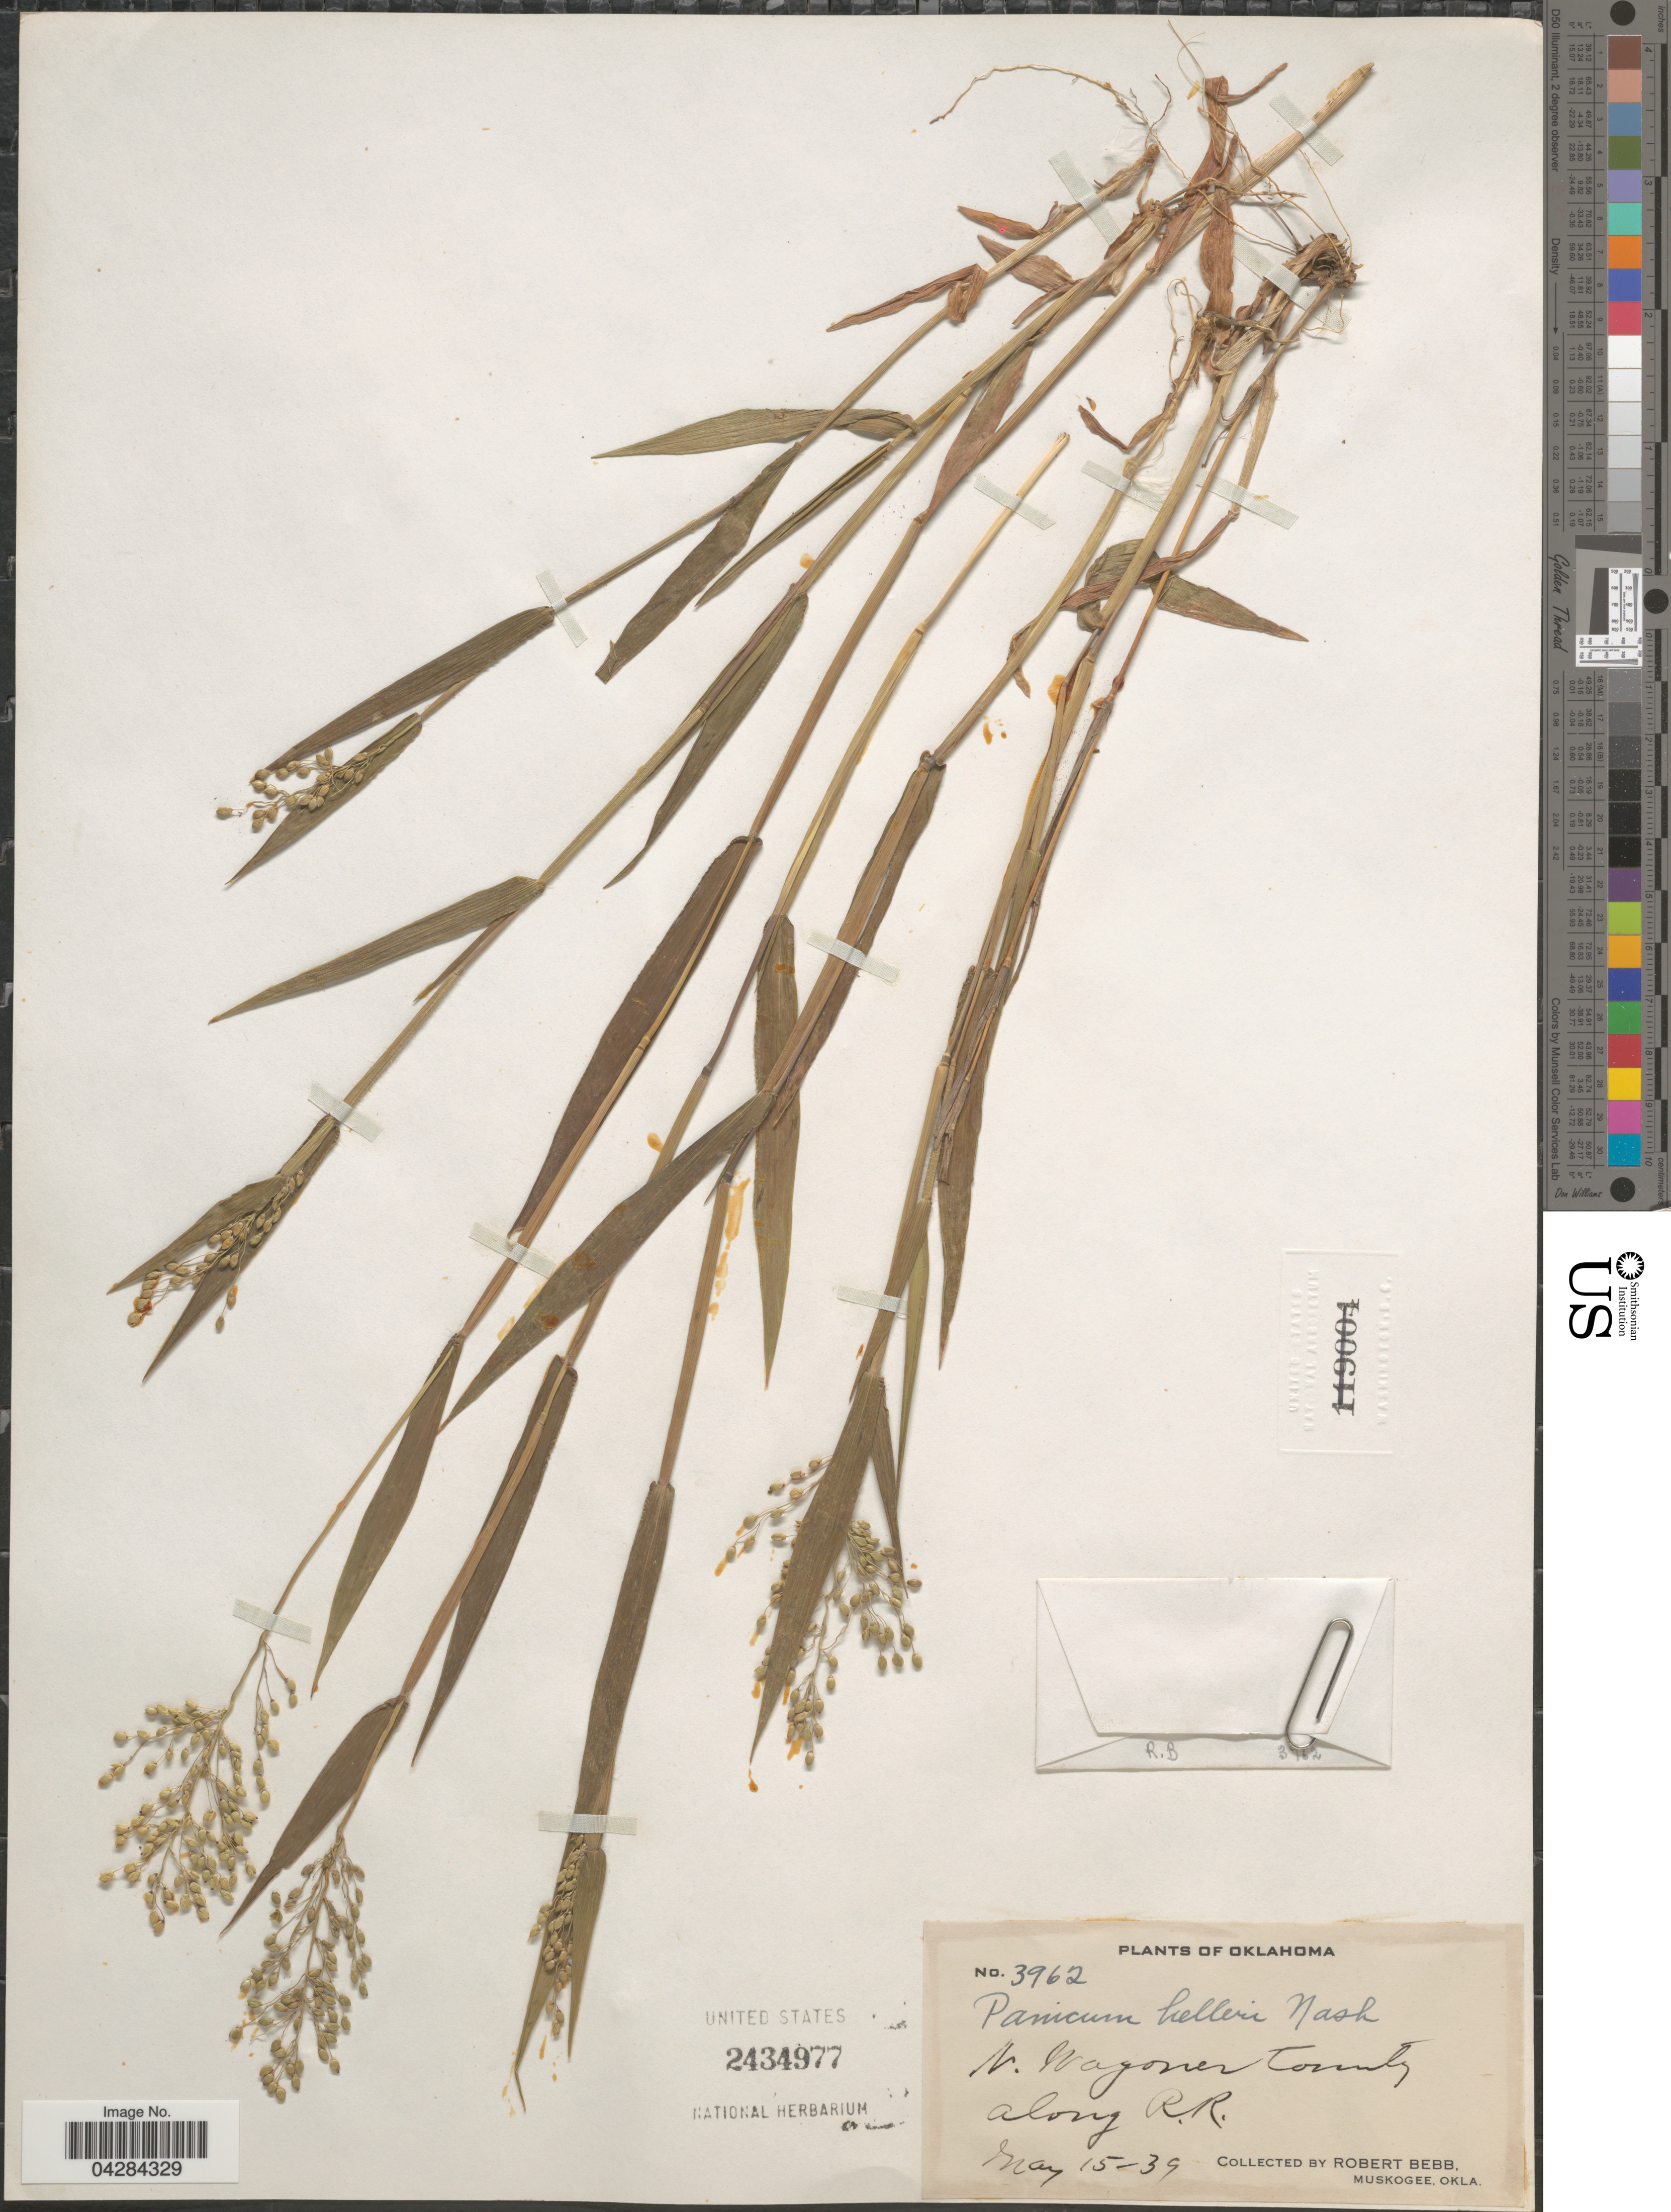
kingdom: Plantae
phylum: Tracheophyta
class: Liliopsida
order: Poales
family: Poaceae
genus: Dichanthelium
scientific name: Dichanthelium oligosanthes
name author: (Schult.) Gould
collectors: R. Bebb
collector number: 3962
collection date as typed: Transcribed d/m/y: 15/5/39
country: United States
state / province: Oklahoma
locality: N. Wagoner County along R.R.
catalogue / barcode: US 2434977